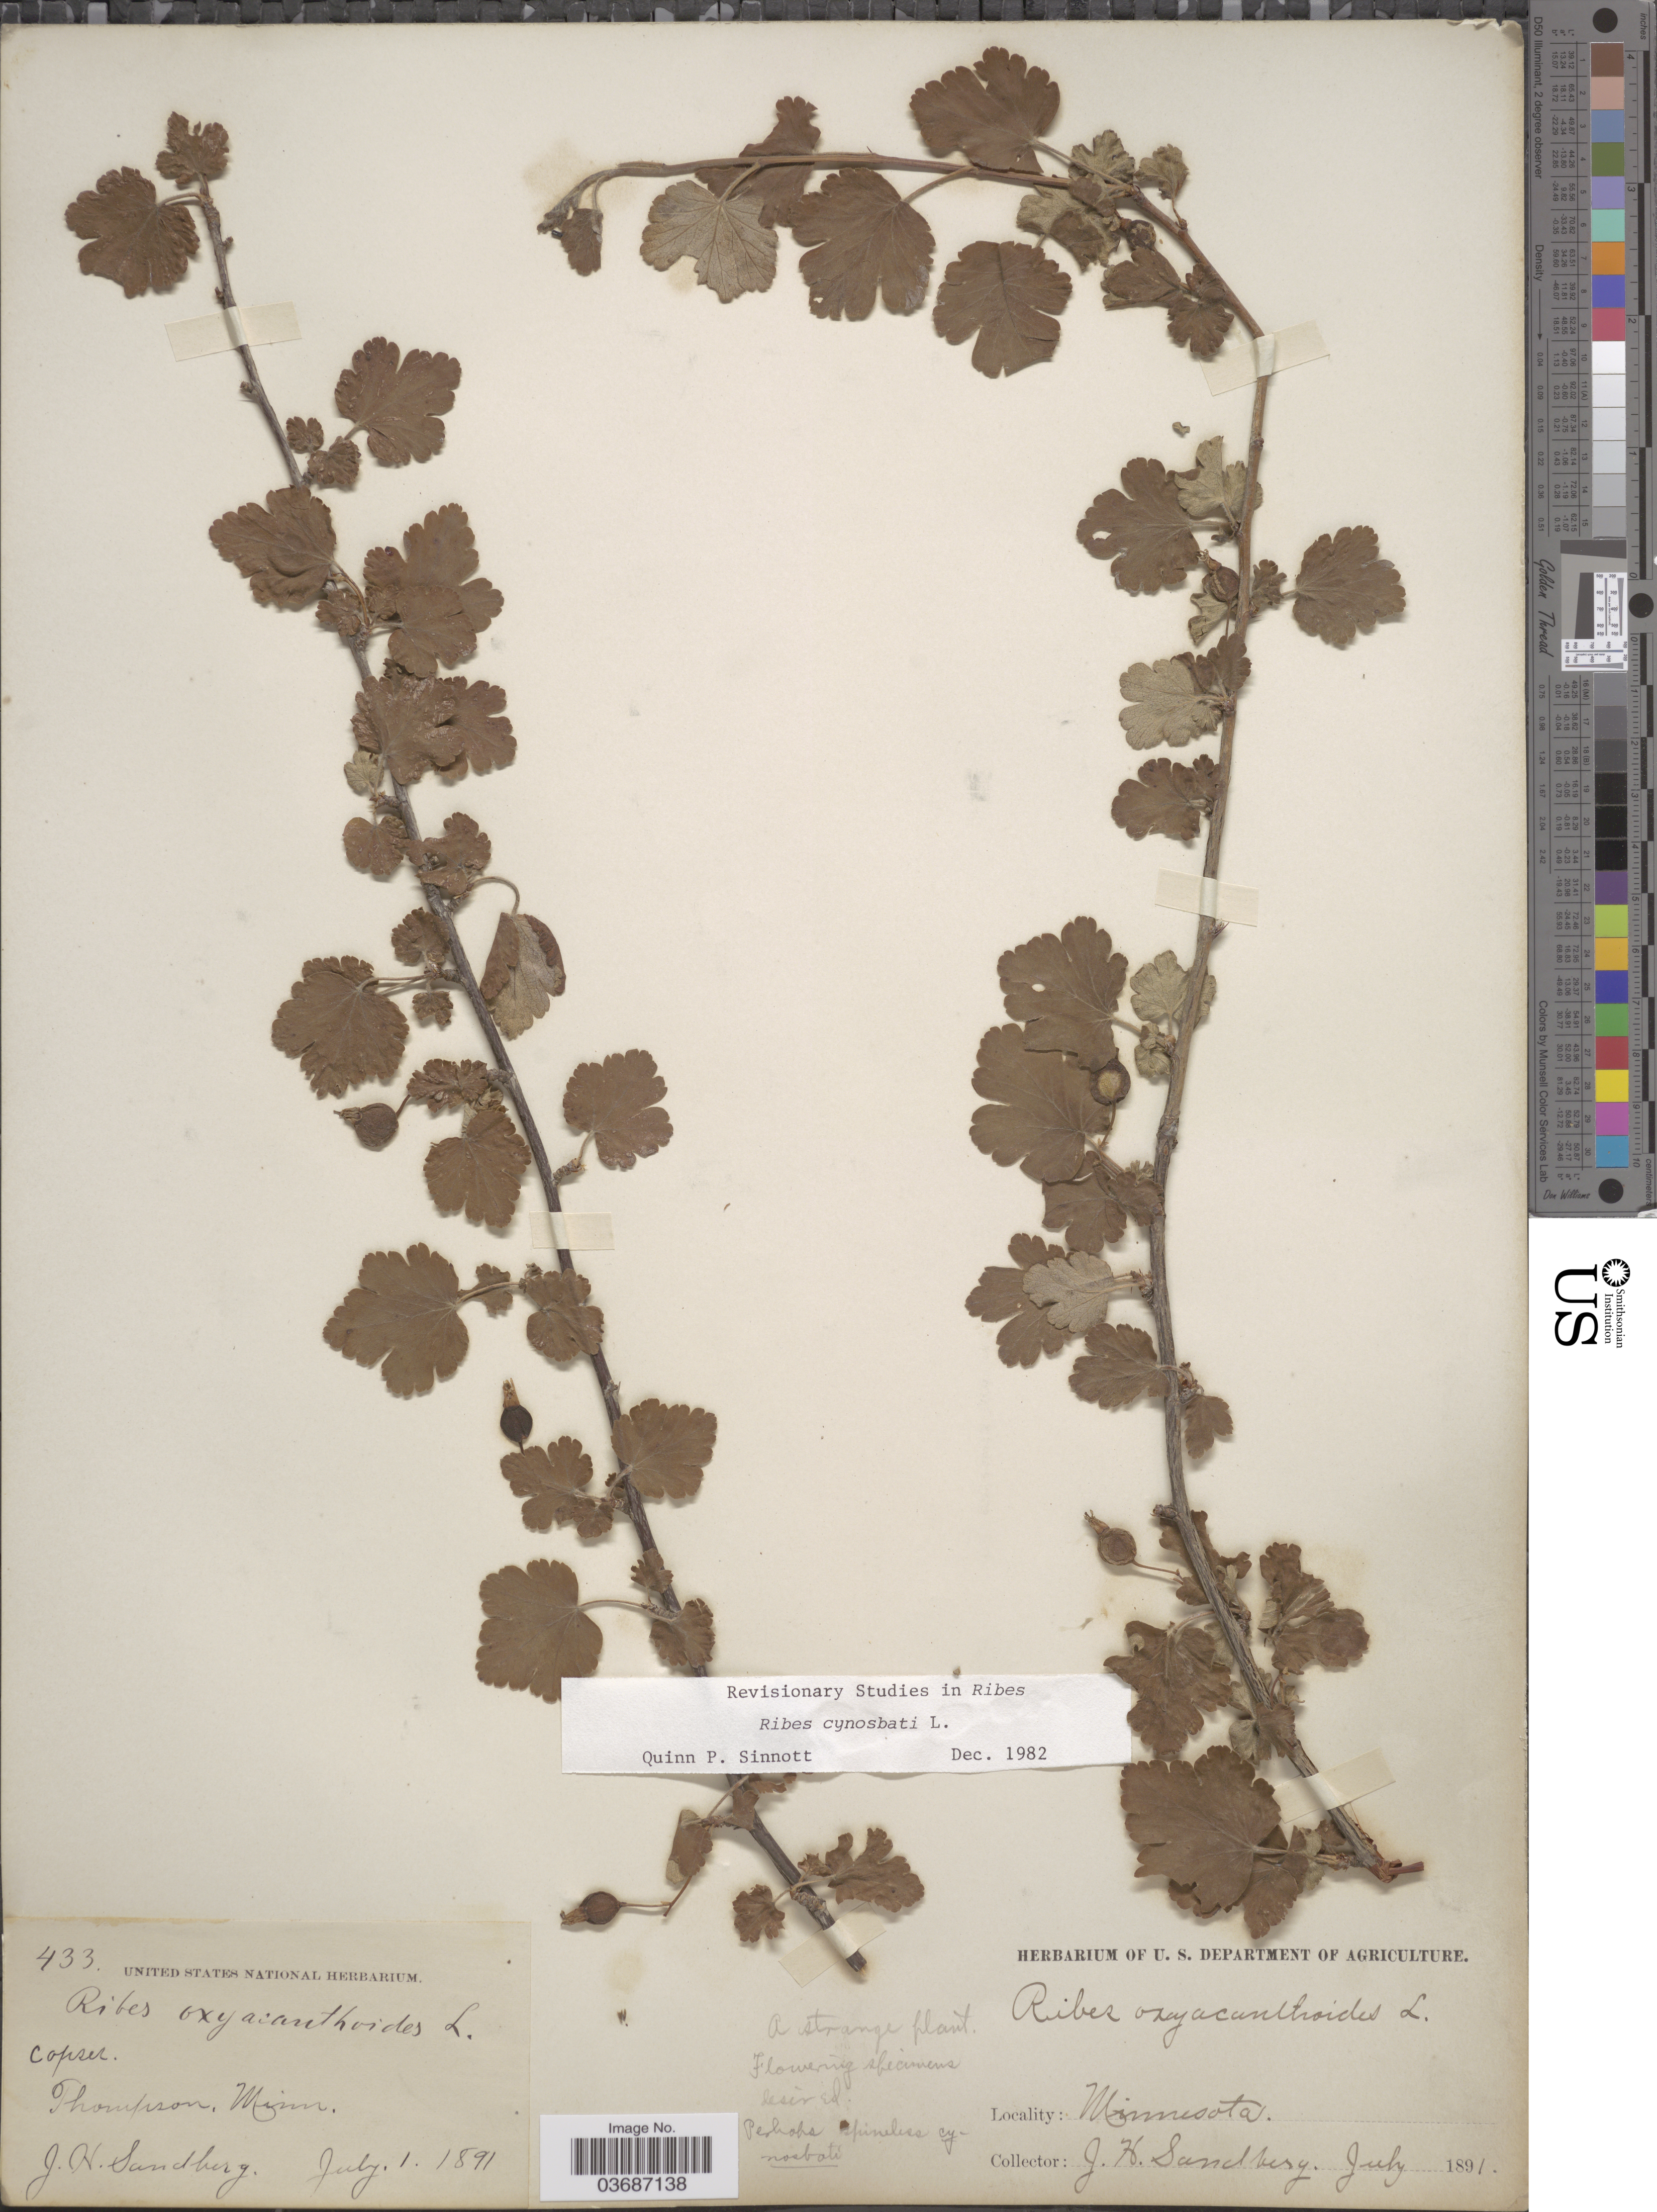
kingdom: Plantae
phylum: Tracheophyta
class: Magnoliopsida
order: Saxifragales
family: Grossulariaceae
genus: Ribes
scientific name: Ribes cynosbati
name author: L.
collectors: J. H. Sandberg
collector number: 433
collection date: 1891-07-01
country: United States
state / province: Minnesota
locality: Thompson.